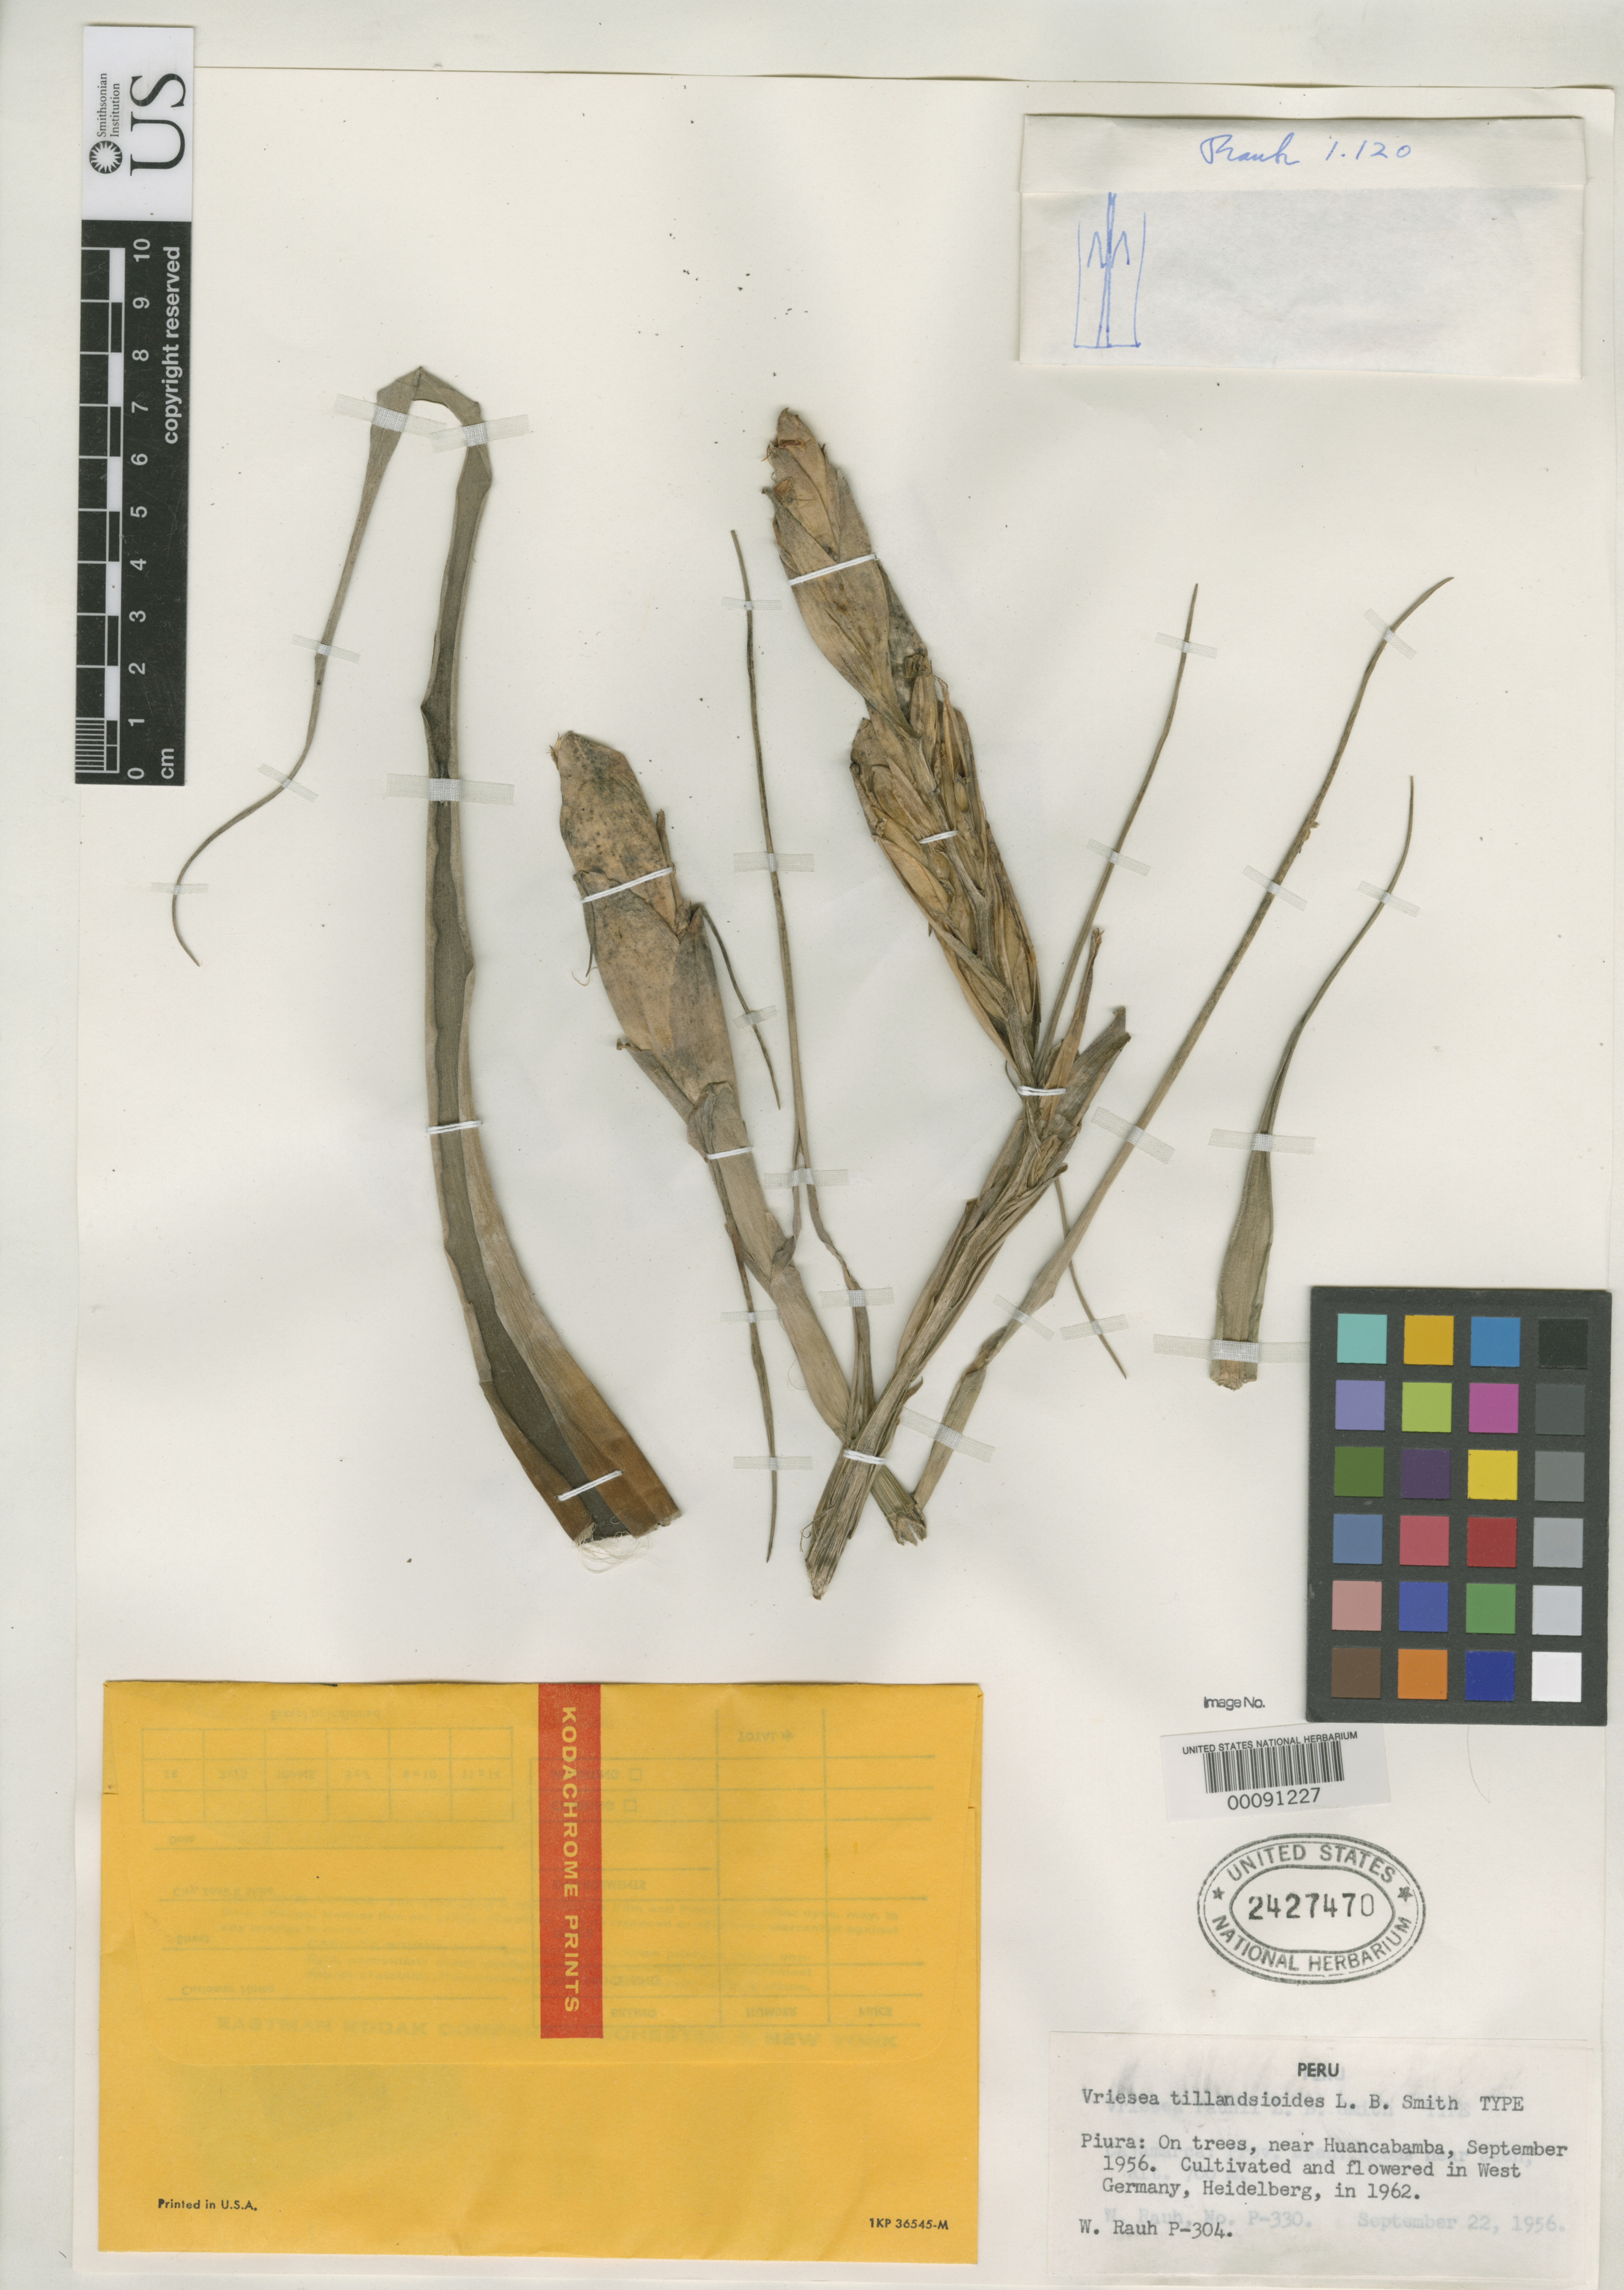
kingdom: Plantae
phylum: Tracheophyta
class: Liliopsida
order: Poales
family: Bromeliaceae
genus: Vriesea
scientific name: Vriesea tillandsioides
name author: L.B. Sm.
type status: Holotype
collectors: W. Rauh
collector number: P 304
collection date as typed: Sep 1956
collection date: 1956-09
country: Peru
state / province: Piura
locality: Near Huancabamba.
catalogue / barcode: US 2427470